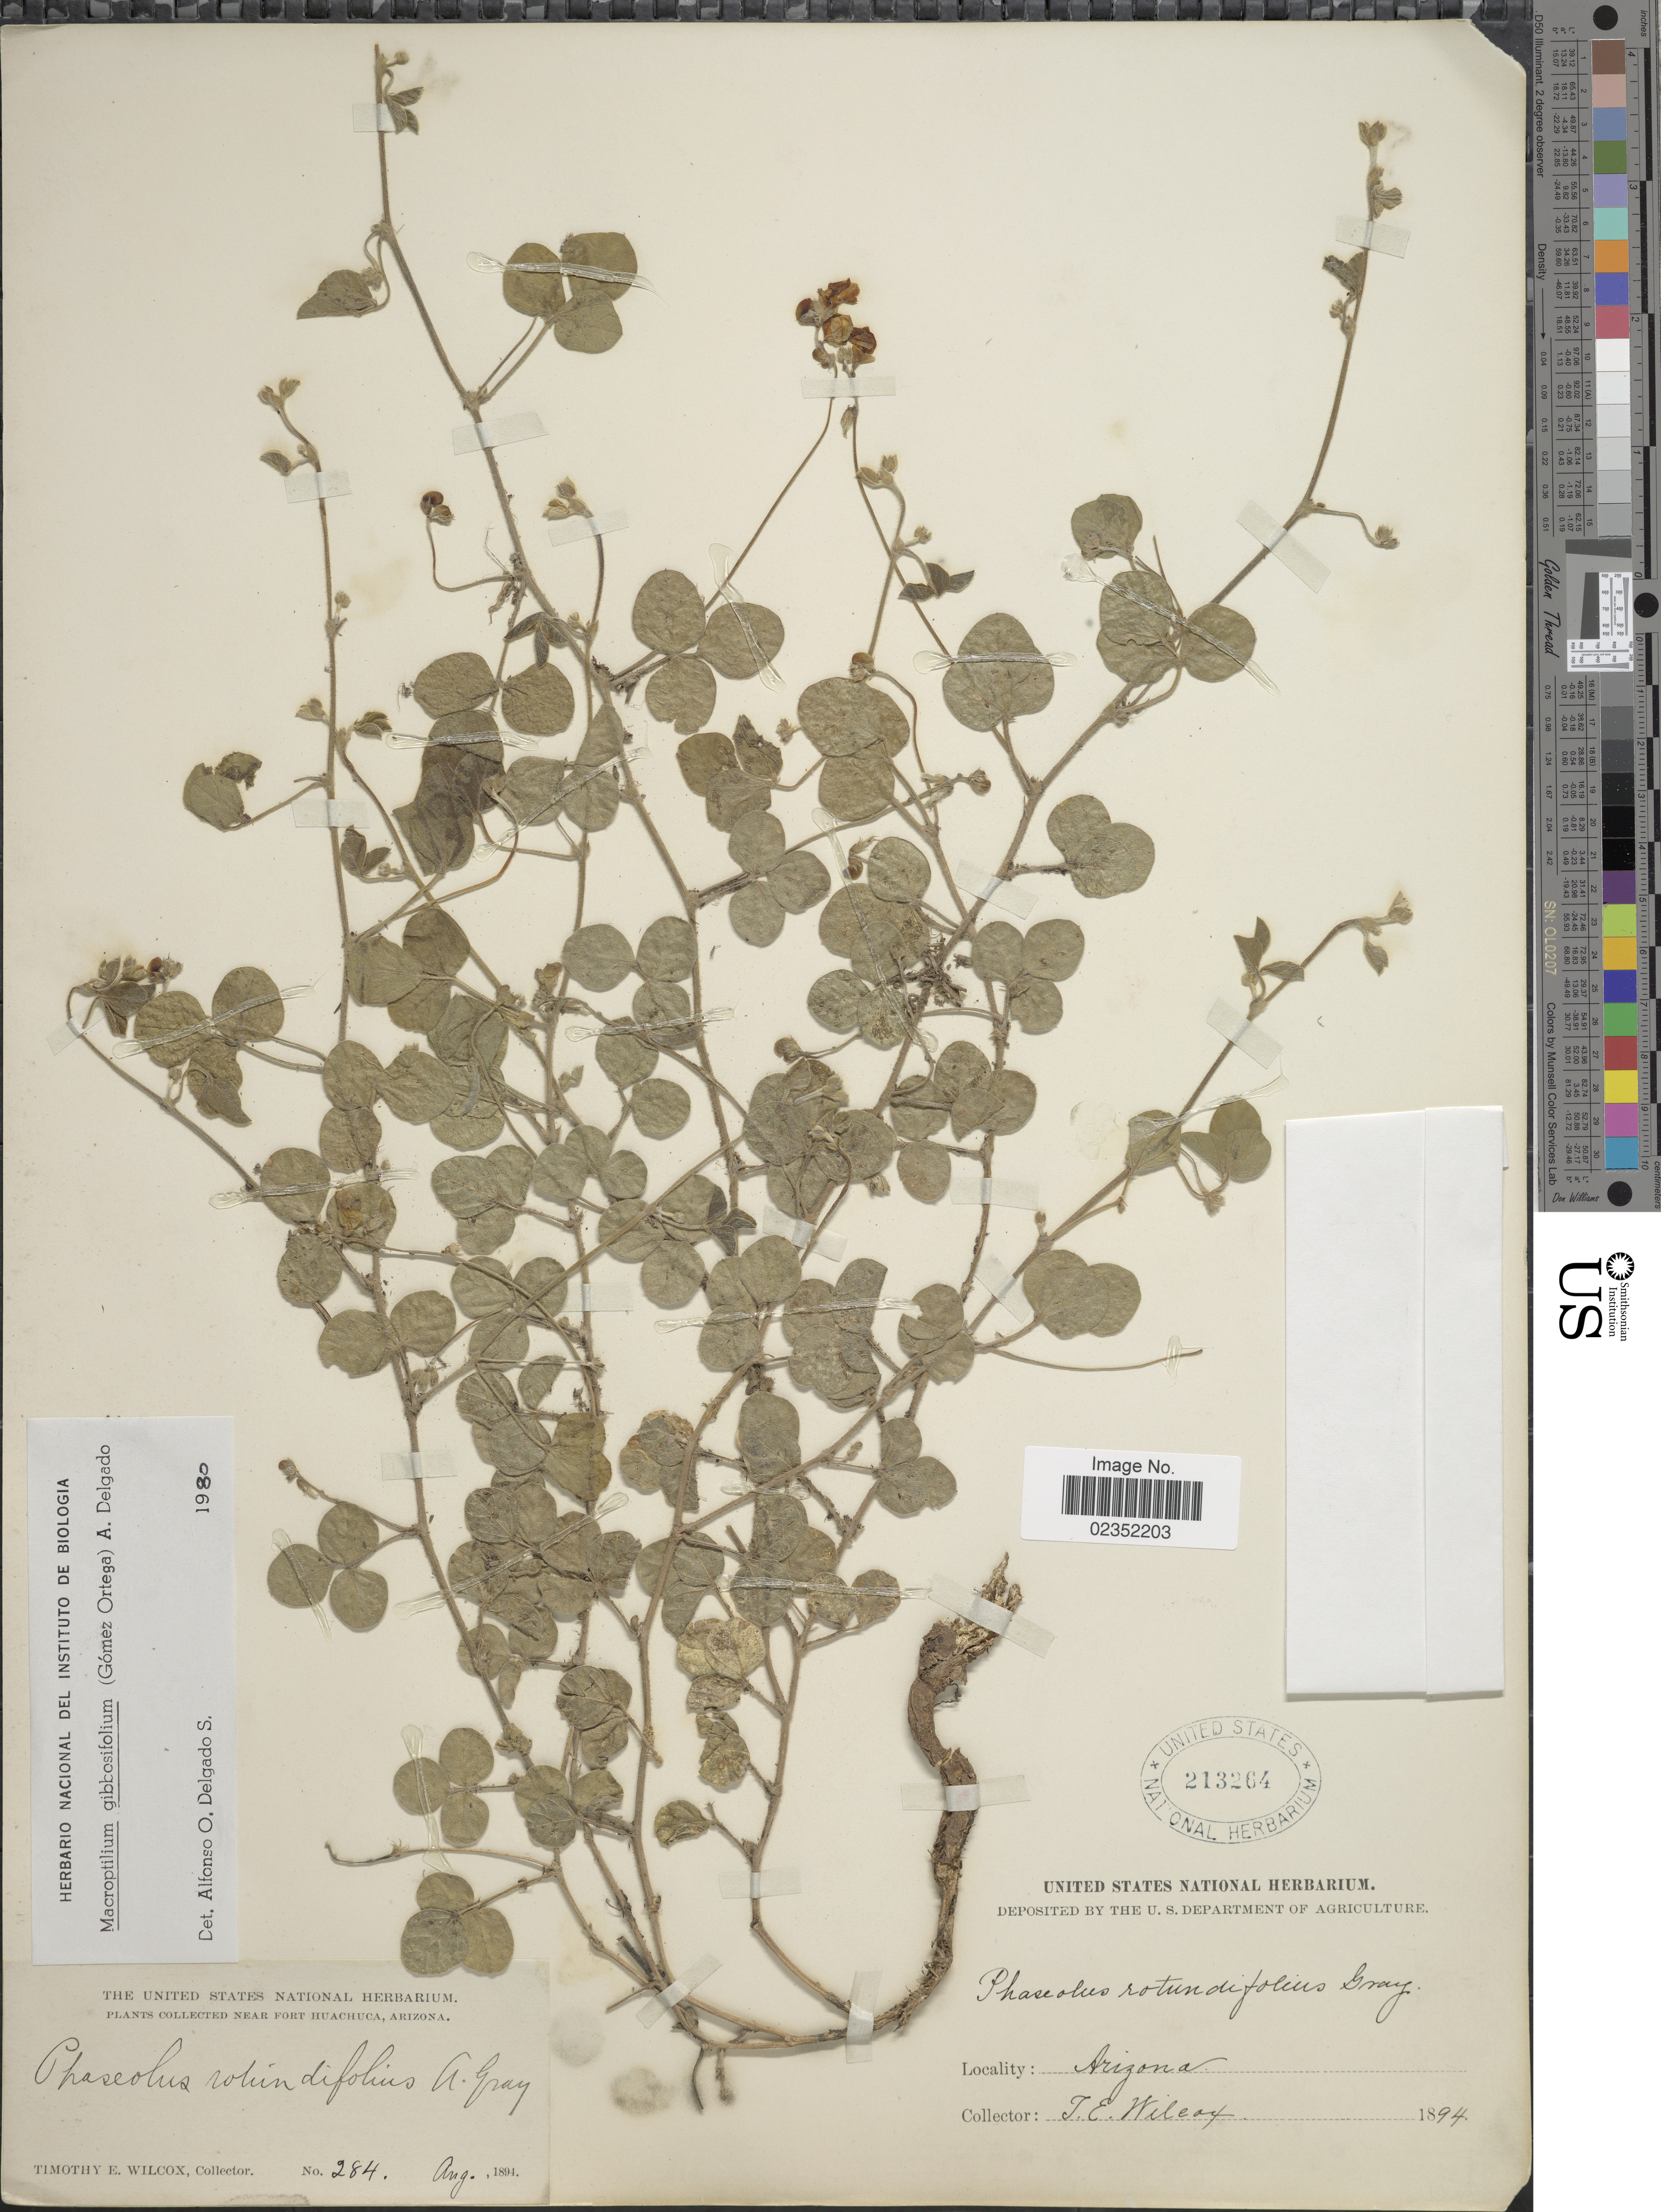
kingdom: Plantae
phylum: Tracheophyta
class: Magnoliopsida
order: Fabales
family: Fabaceae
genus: Macroptilium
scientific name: Macroptilium gibbosifolium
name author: (Ortega) A. Delgado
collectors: T. E. Wilcox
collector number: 284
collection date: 1894-08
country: United States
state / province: Arizona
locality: Near Fort Huachuca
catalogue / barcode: US 213264